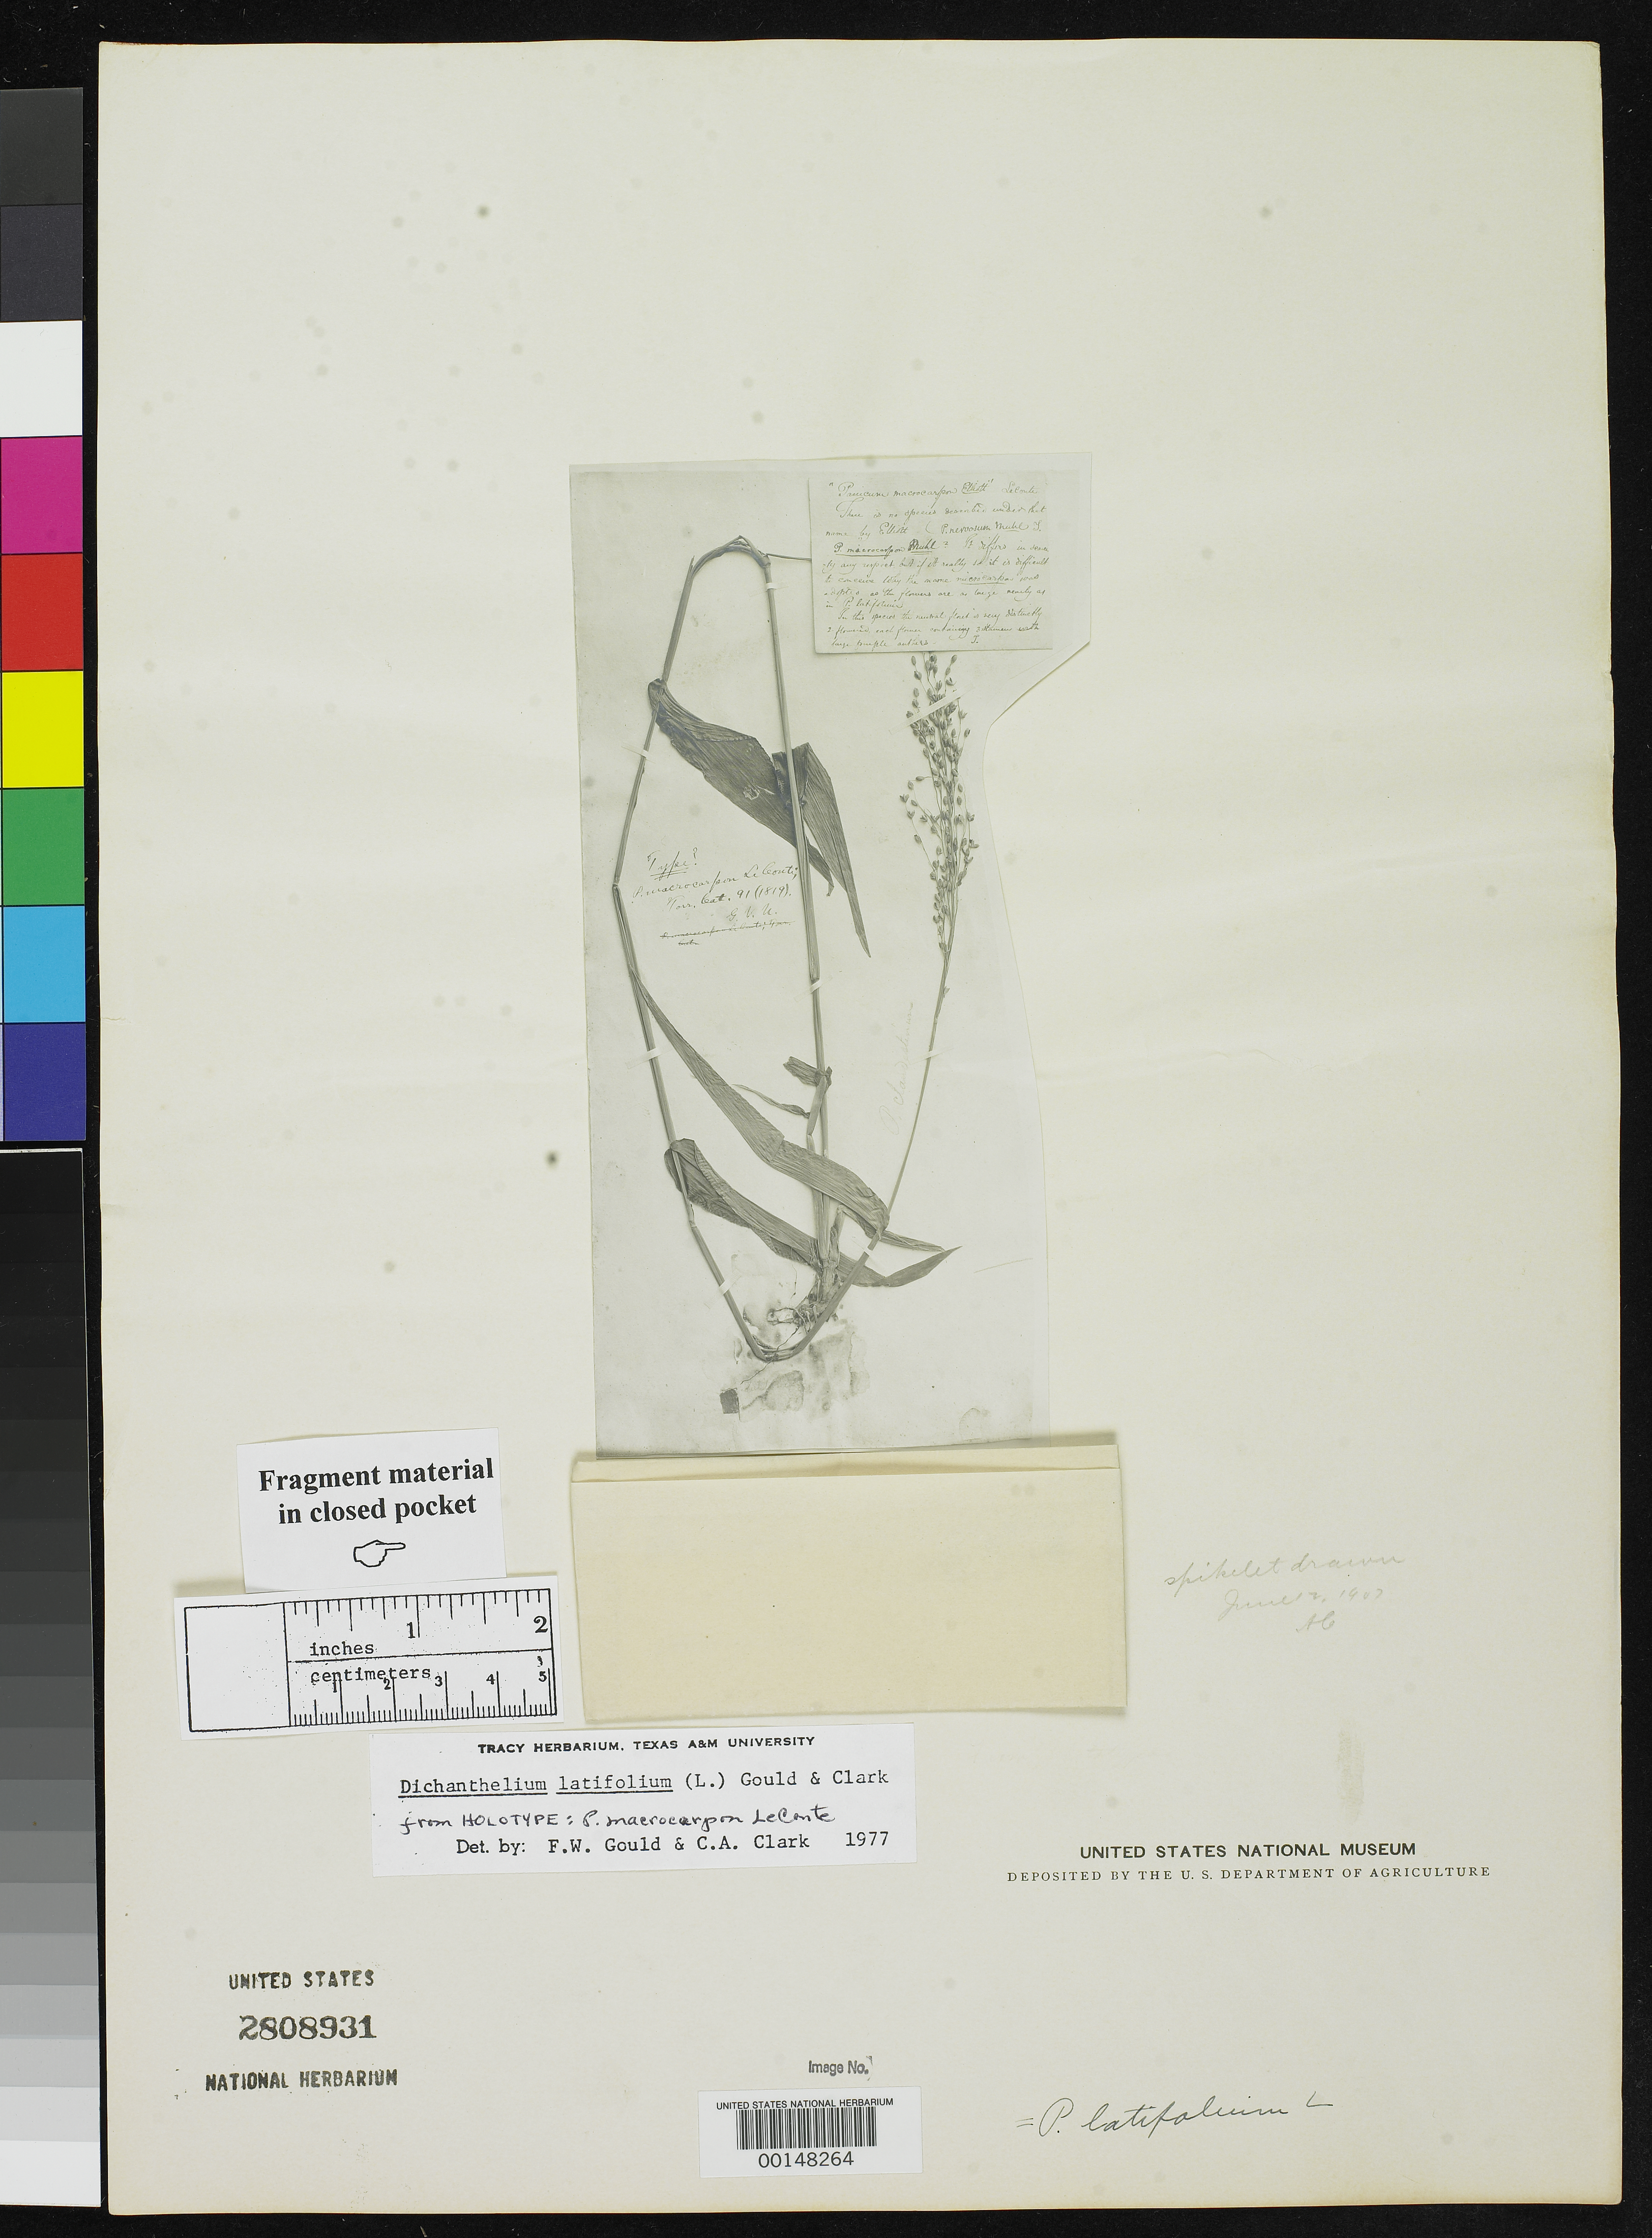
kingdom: Plantae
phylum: Tracheophyta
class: Liliopsida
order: Poales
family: Poaceae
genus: Panicum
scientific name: Panicum macrocarpon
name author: Leconte ex Torr. in Eaton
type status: Type Fragment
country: United States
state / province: New York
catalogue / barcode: US 2808931